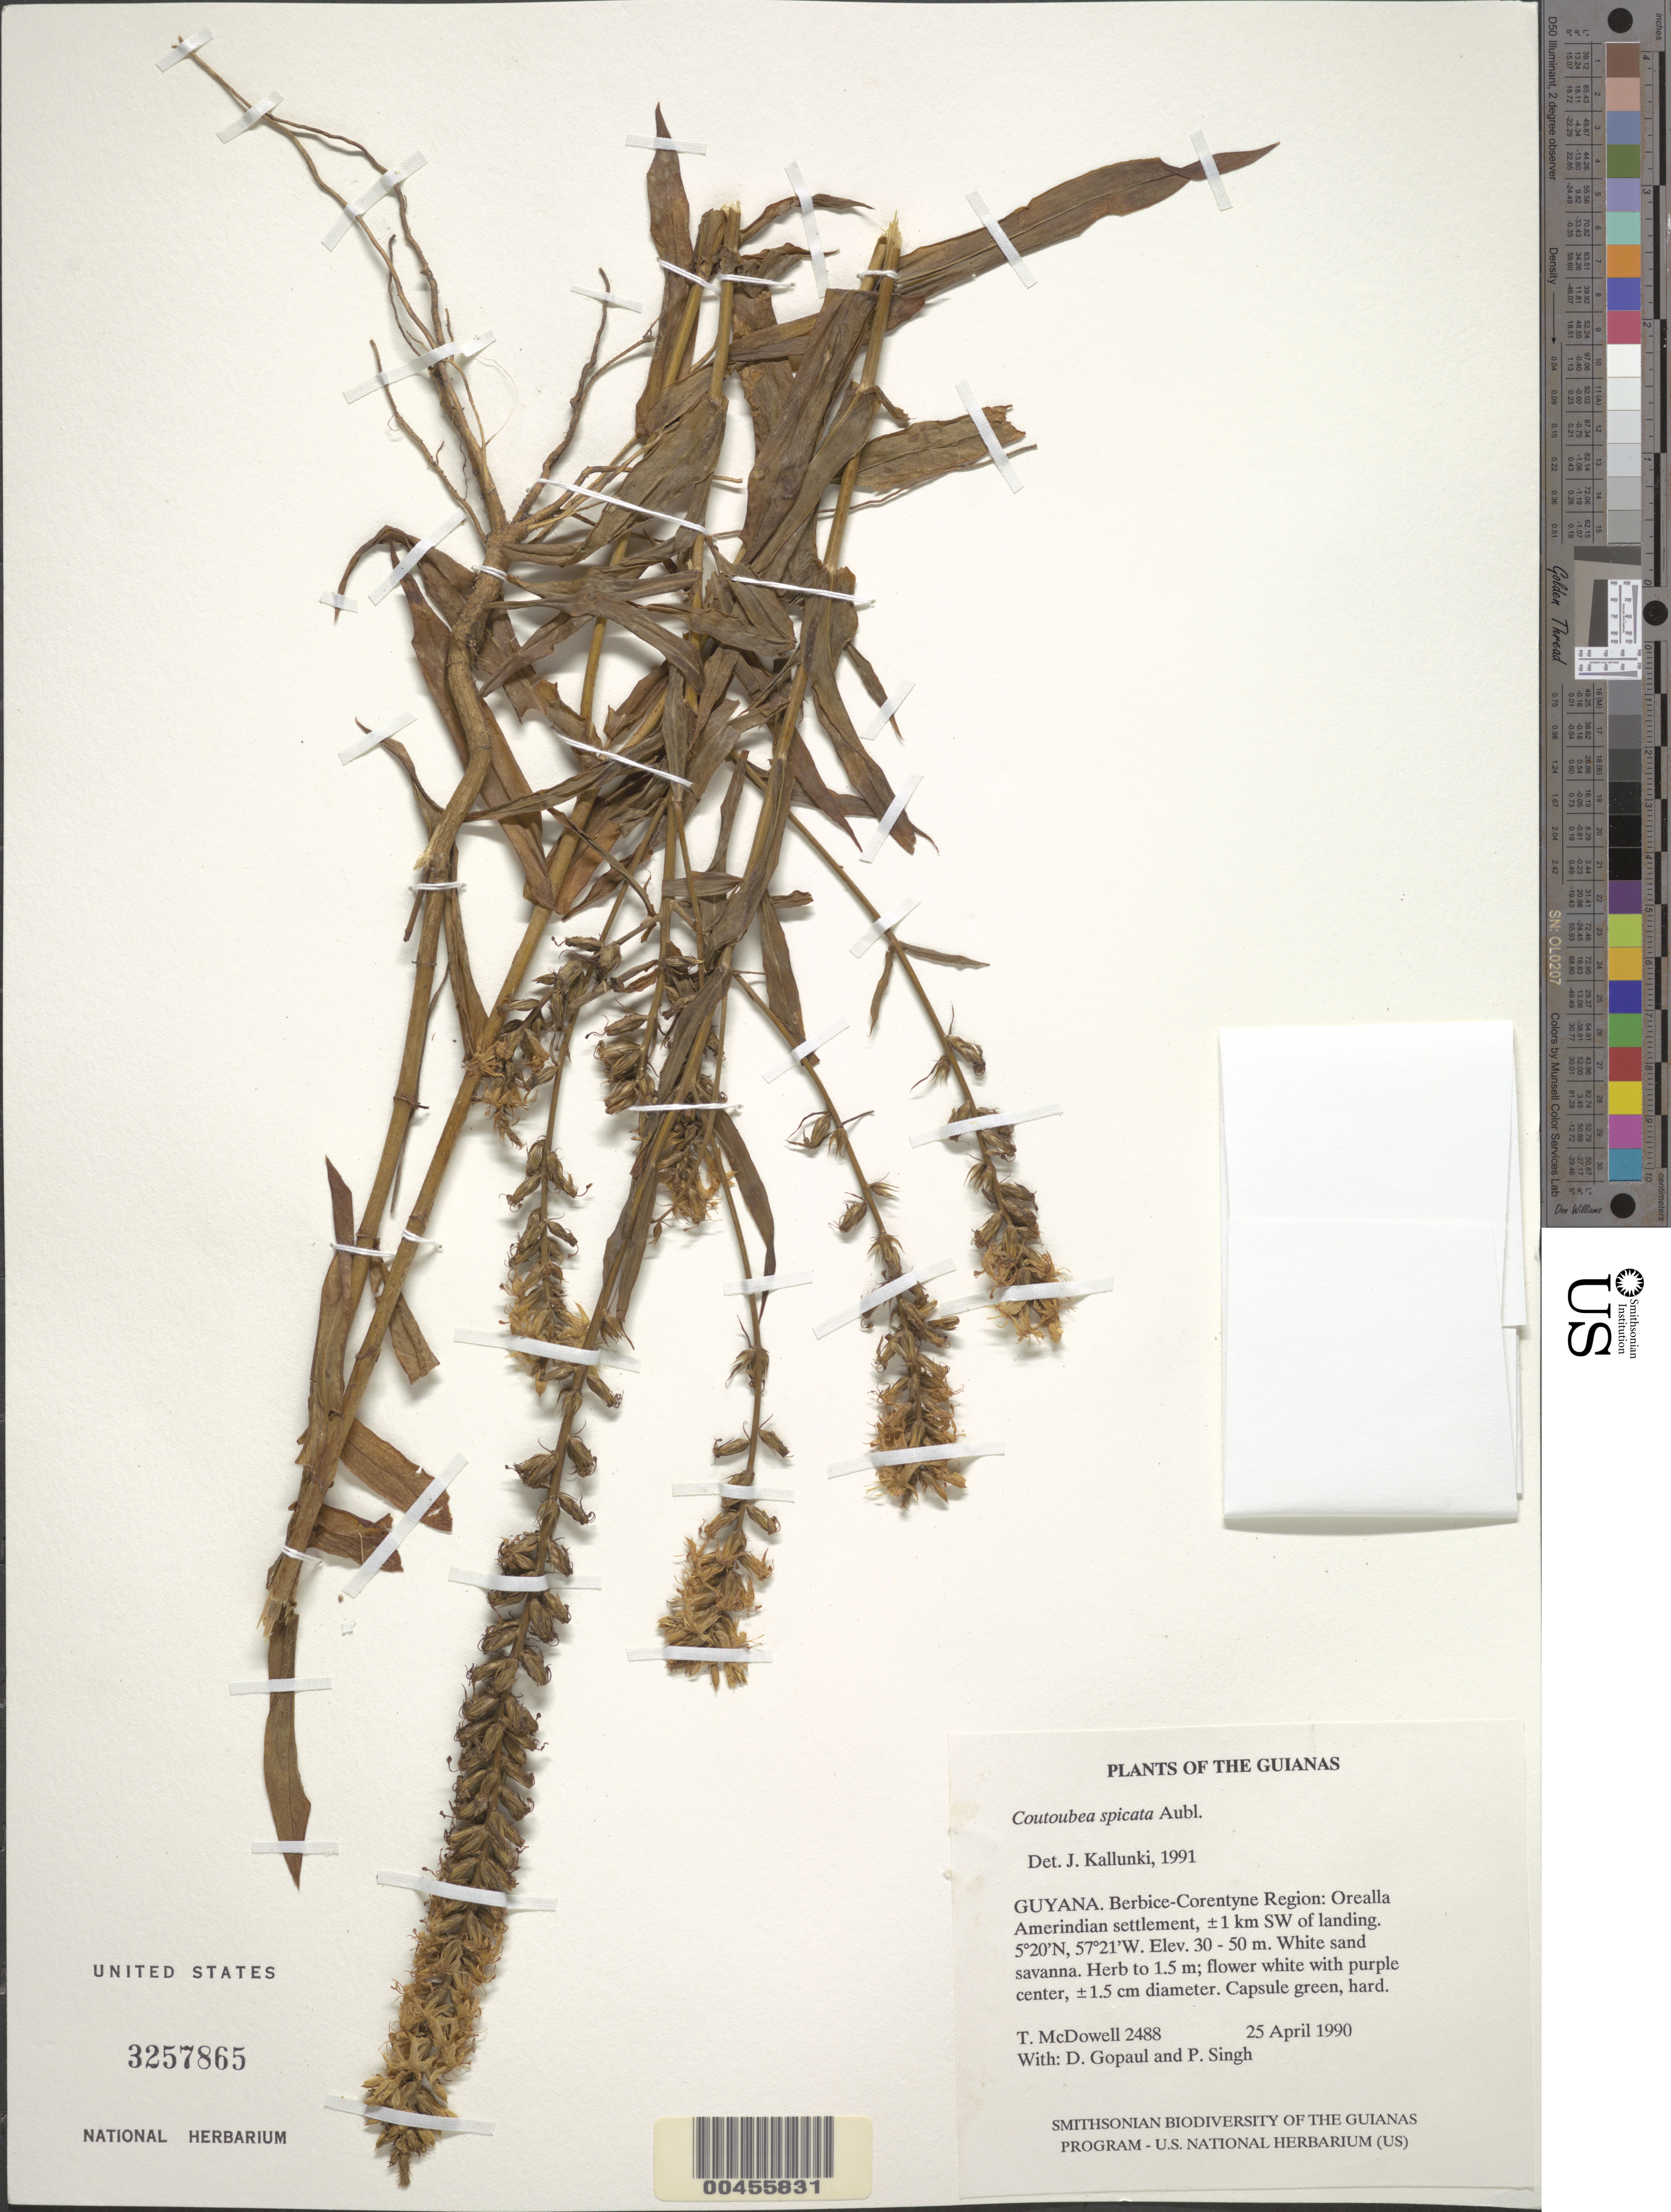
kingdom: Plantae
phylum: Tracheophyta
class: Magnoliopsida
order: Gentianales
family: Gentianaceae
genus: Coutoubea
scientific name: Coutoubea spicata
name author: Aubl.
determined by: Kallunki, Jacquelyn A.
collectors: T. McDowell, D. Gopaul & P. Singh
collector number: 2488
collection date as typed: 25 April 1990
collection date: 1990-04-25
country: Guyana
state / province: E. Berbice-Corentyne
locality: Orealla Amerindian settlement, ±1 km SW of landing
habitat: White sand savanna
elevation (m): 30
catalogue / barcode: US 3257865